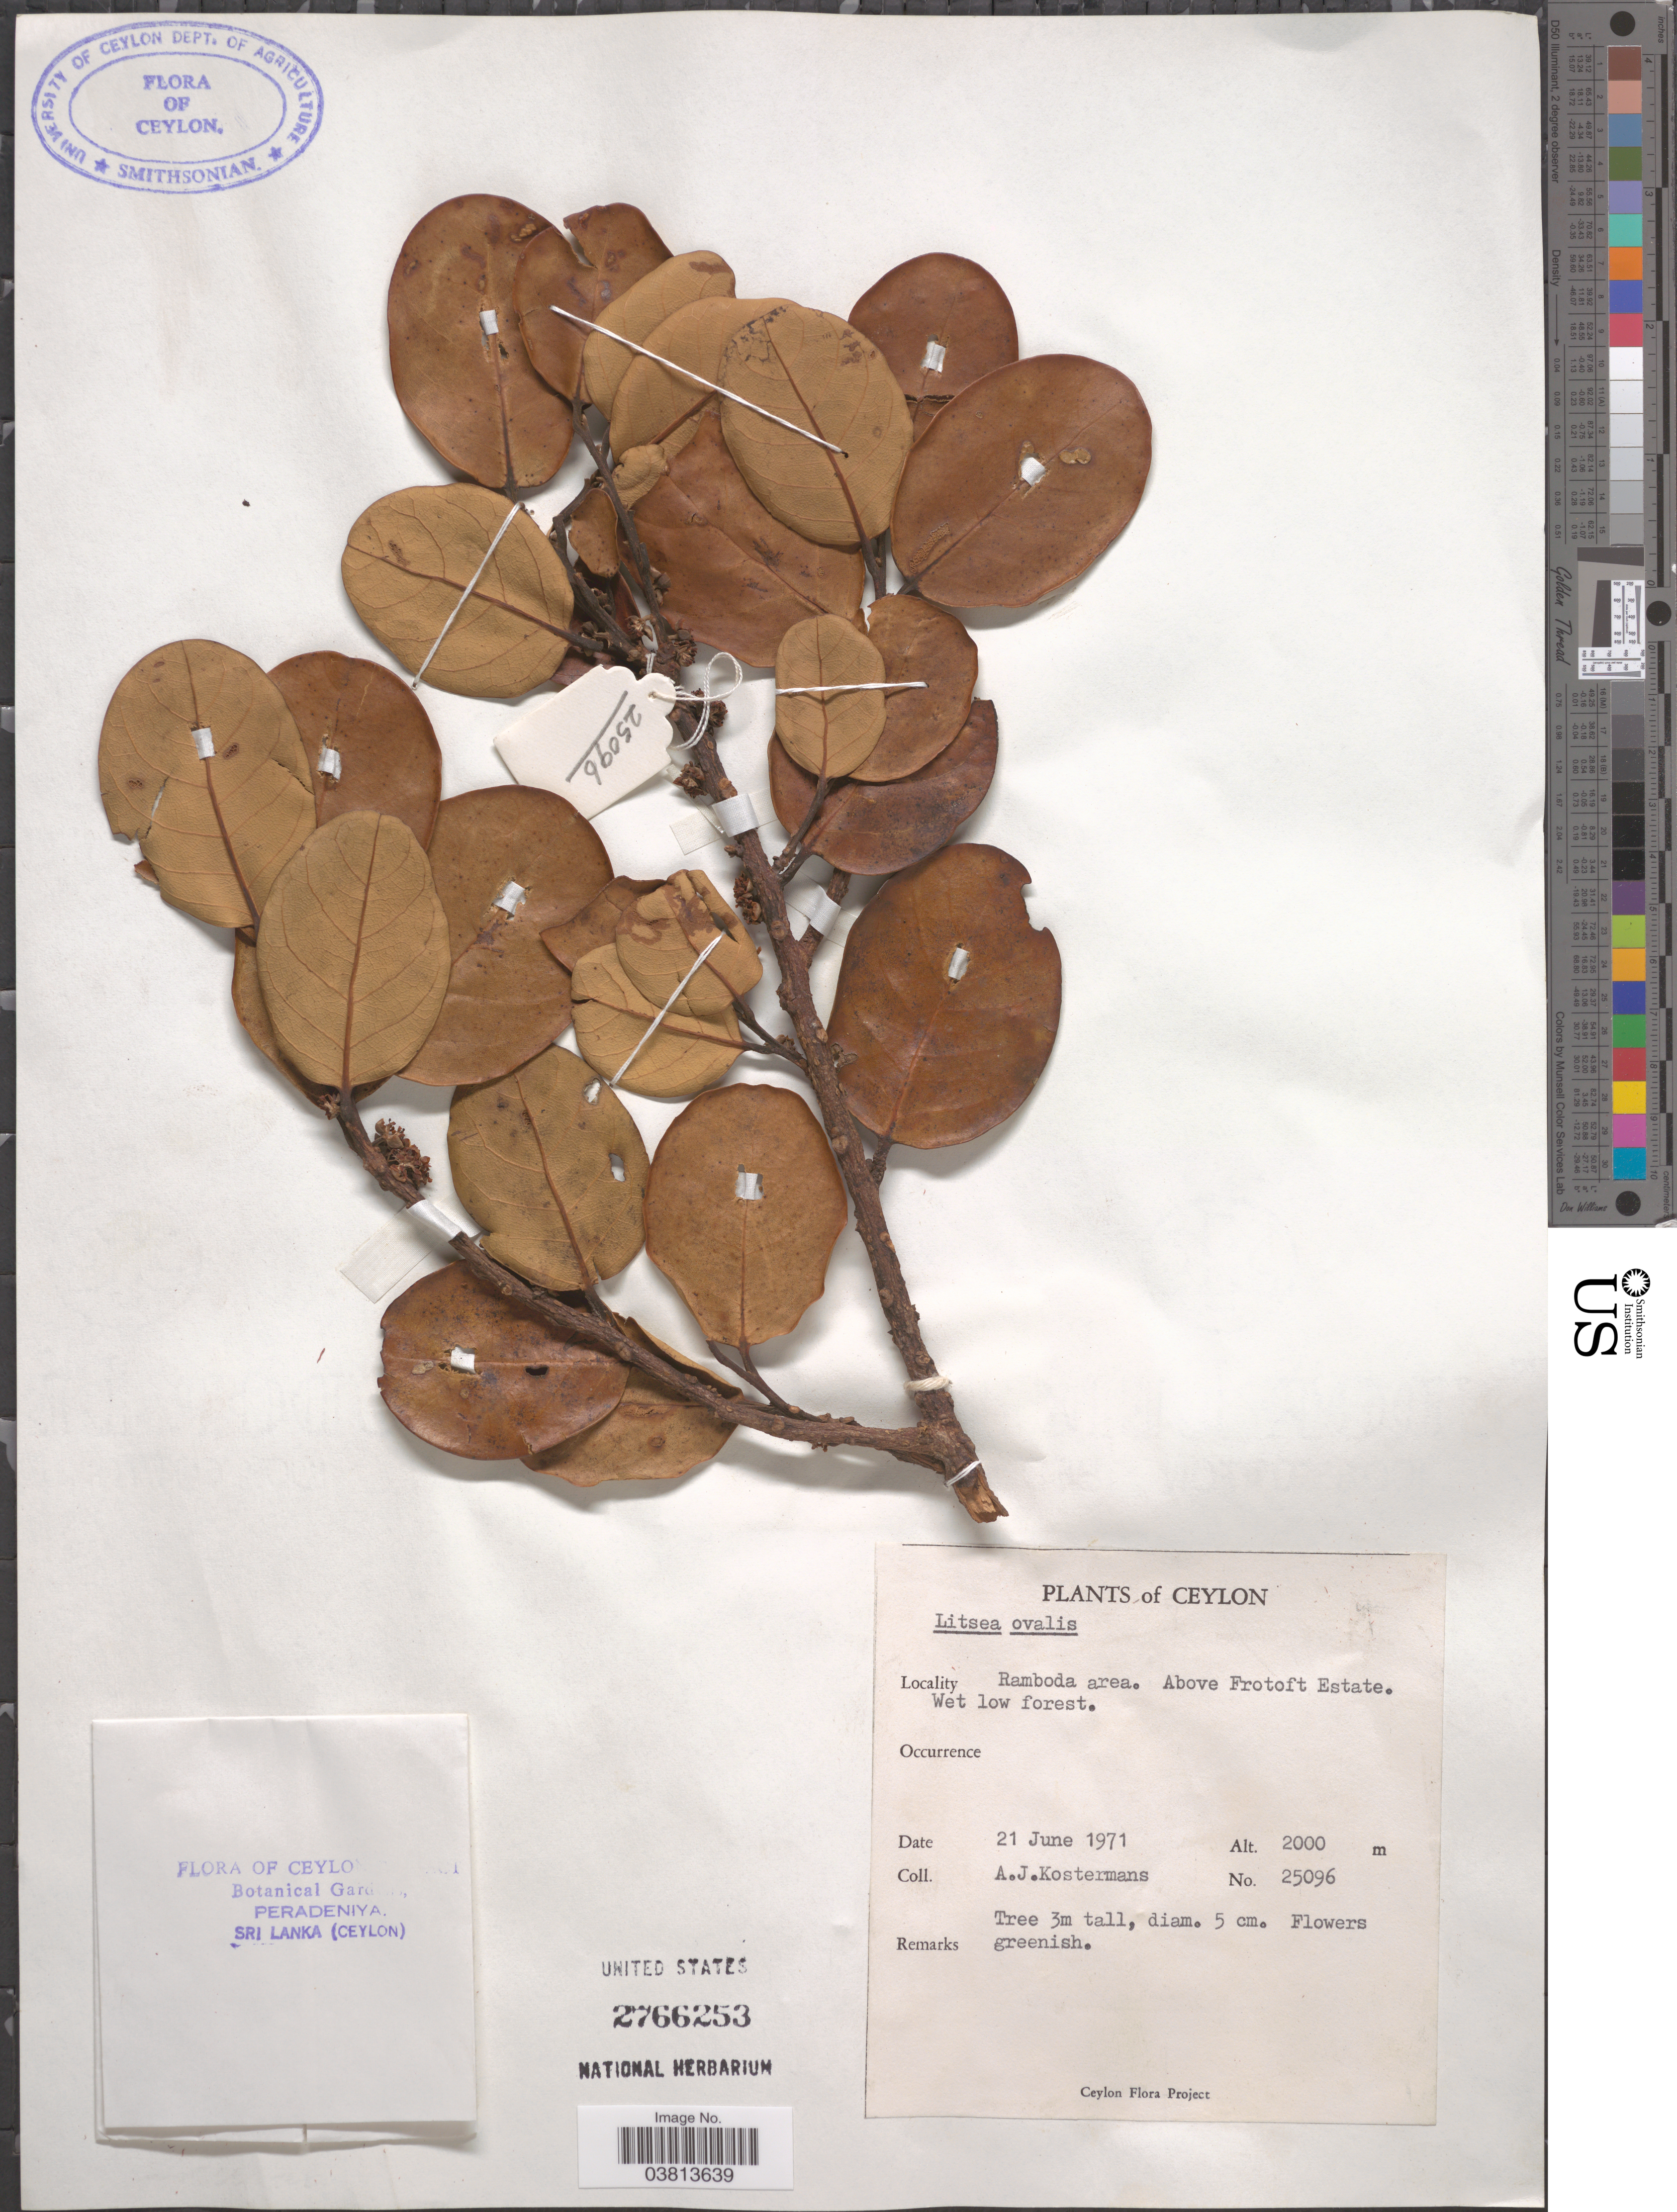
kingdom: Plantae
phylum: Tracheophyta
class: Magnoliopsida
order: Laurales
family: Lauraceae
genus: Litsea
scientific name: Litsea ovalis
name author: Kosterm.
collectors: A. J. G. Kostermans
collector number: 25096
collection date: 1971-06-21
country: Sri Lanka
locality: Ceylon. Ramboda area. Above Frotoft Estate.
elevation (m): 2000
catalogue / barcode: US 2766253